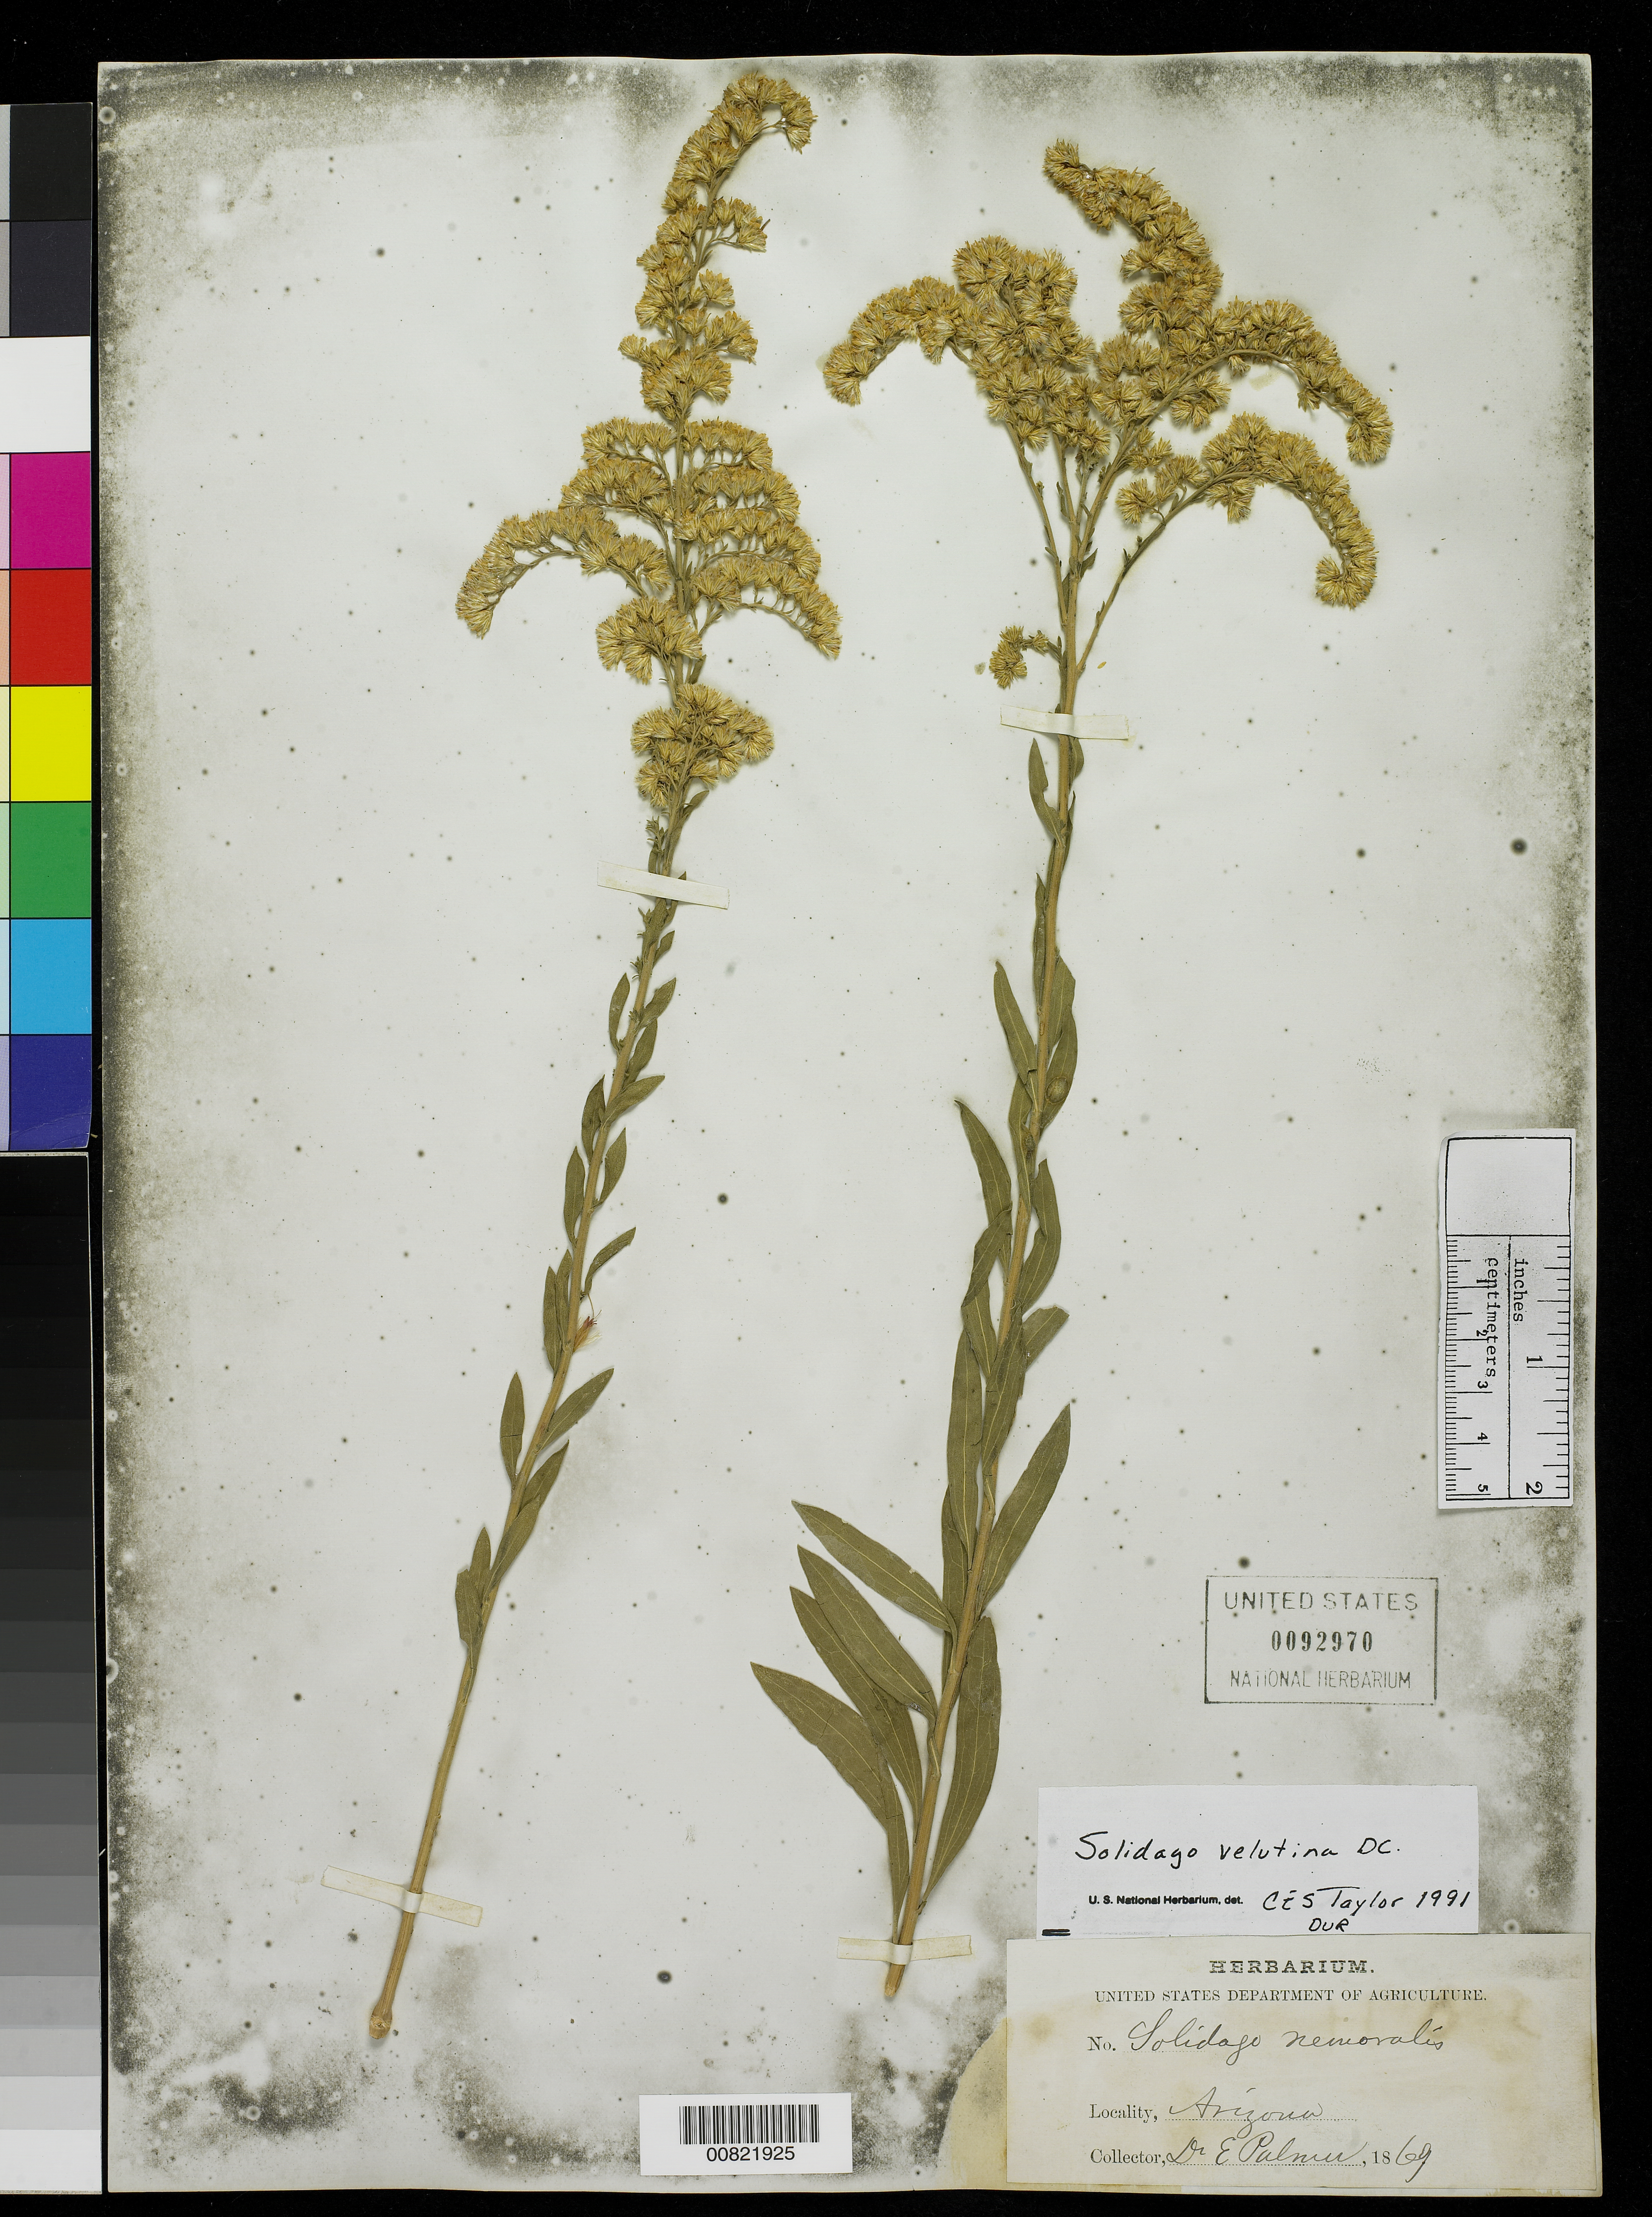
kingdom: Plantae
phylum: Tracheophyta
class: Magnoliopsida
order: Asterales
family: Asteraceae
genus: Solidago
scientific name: Solidago velutina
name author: DC.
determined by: Taylor, Constance E. S.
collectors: E. Palmer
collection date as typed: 1869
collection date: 1869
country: United States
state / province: Arizona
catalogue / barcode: US 92970